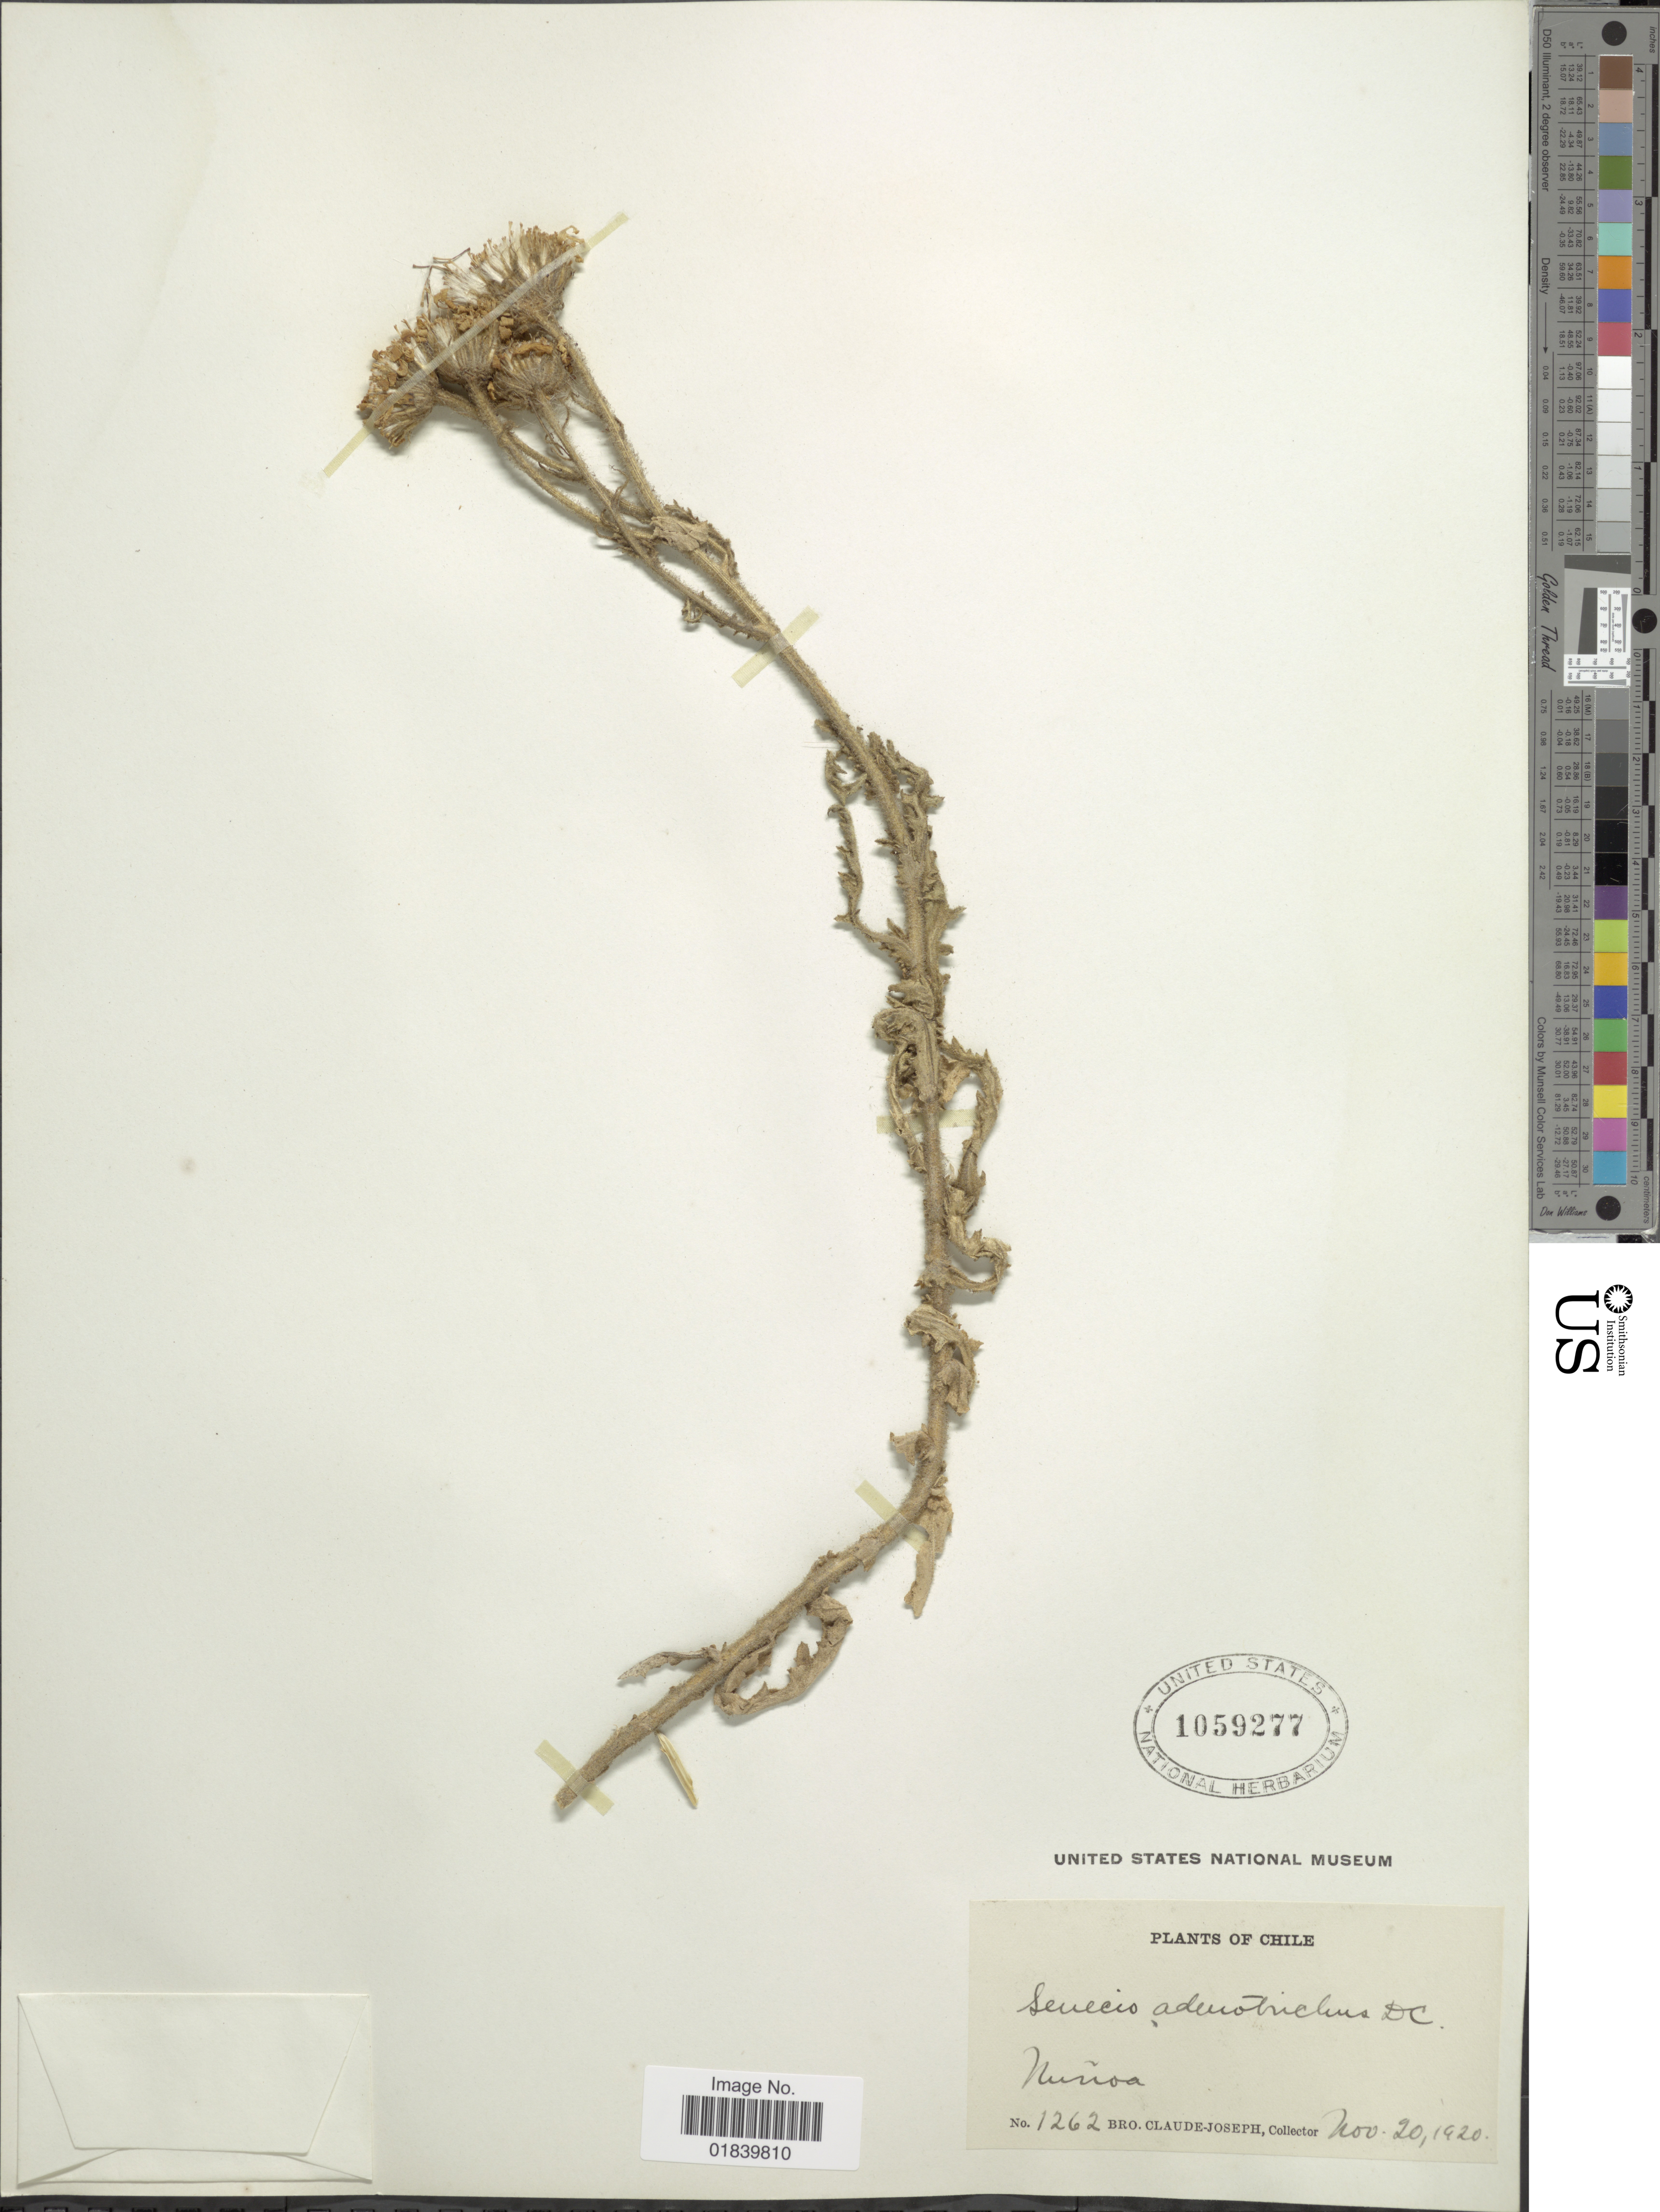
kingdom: Plantae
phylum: Tracheophyta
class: Magnoliopsida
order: Asterales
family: Asteraceae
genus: Senecio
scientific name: Senecio adenotrichius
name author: DC.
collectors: Bro. Claude-Joseph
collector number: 1262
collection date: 1920-11-20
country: Chile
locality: Nunoa.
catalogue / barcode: US 1059277